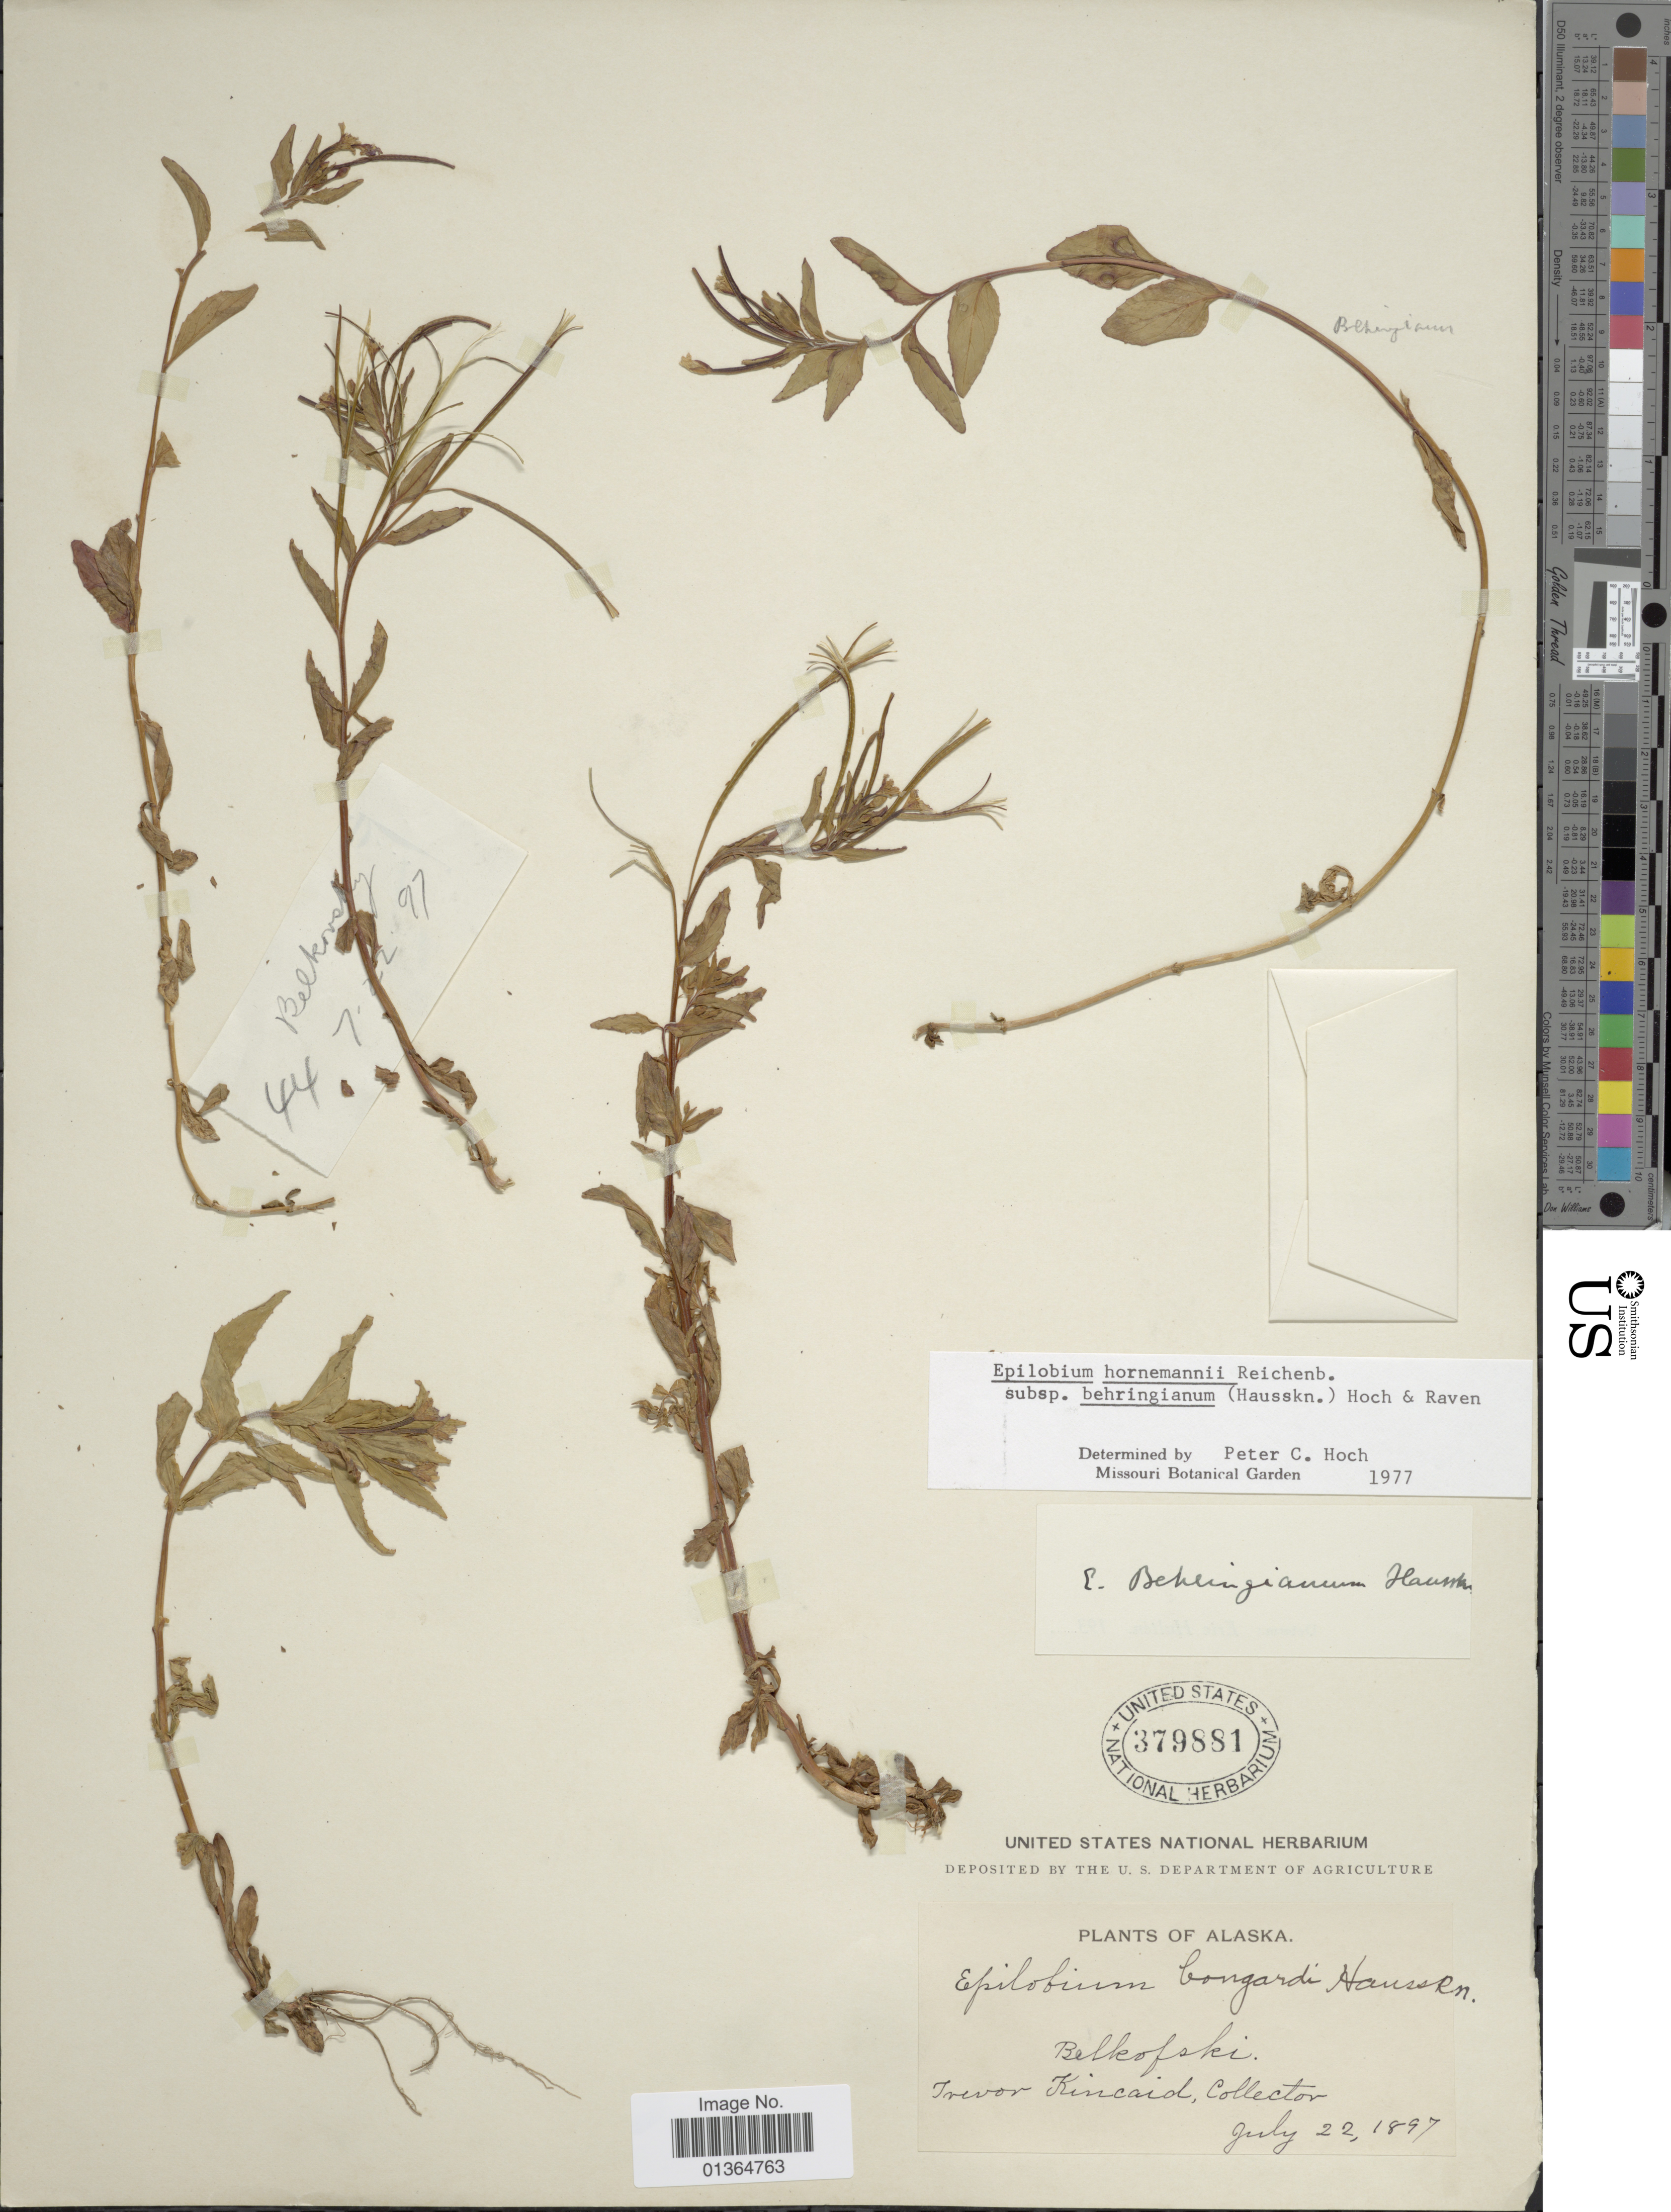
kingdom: Plantae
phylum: Tracheophyta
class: Magnoliopsida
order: Myrtales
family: Onagraceae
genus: Epilobium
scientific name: Epilobium hornemannii subsp. behringianum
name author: (Hausskn.) Hoch & P.H. Raven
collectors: T. C. Kincaid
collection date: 1897-07-22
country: United States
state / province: Alaska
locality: Belkofski.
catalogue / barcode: US 379881